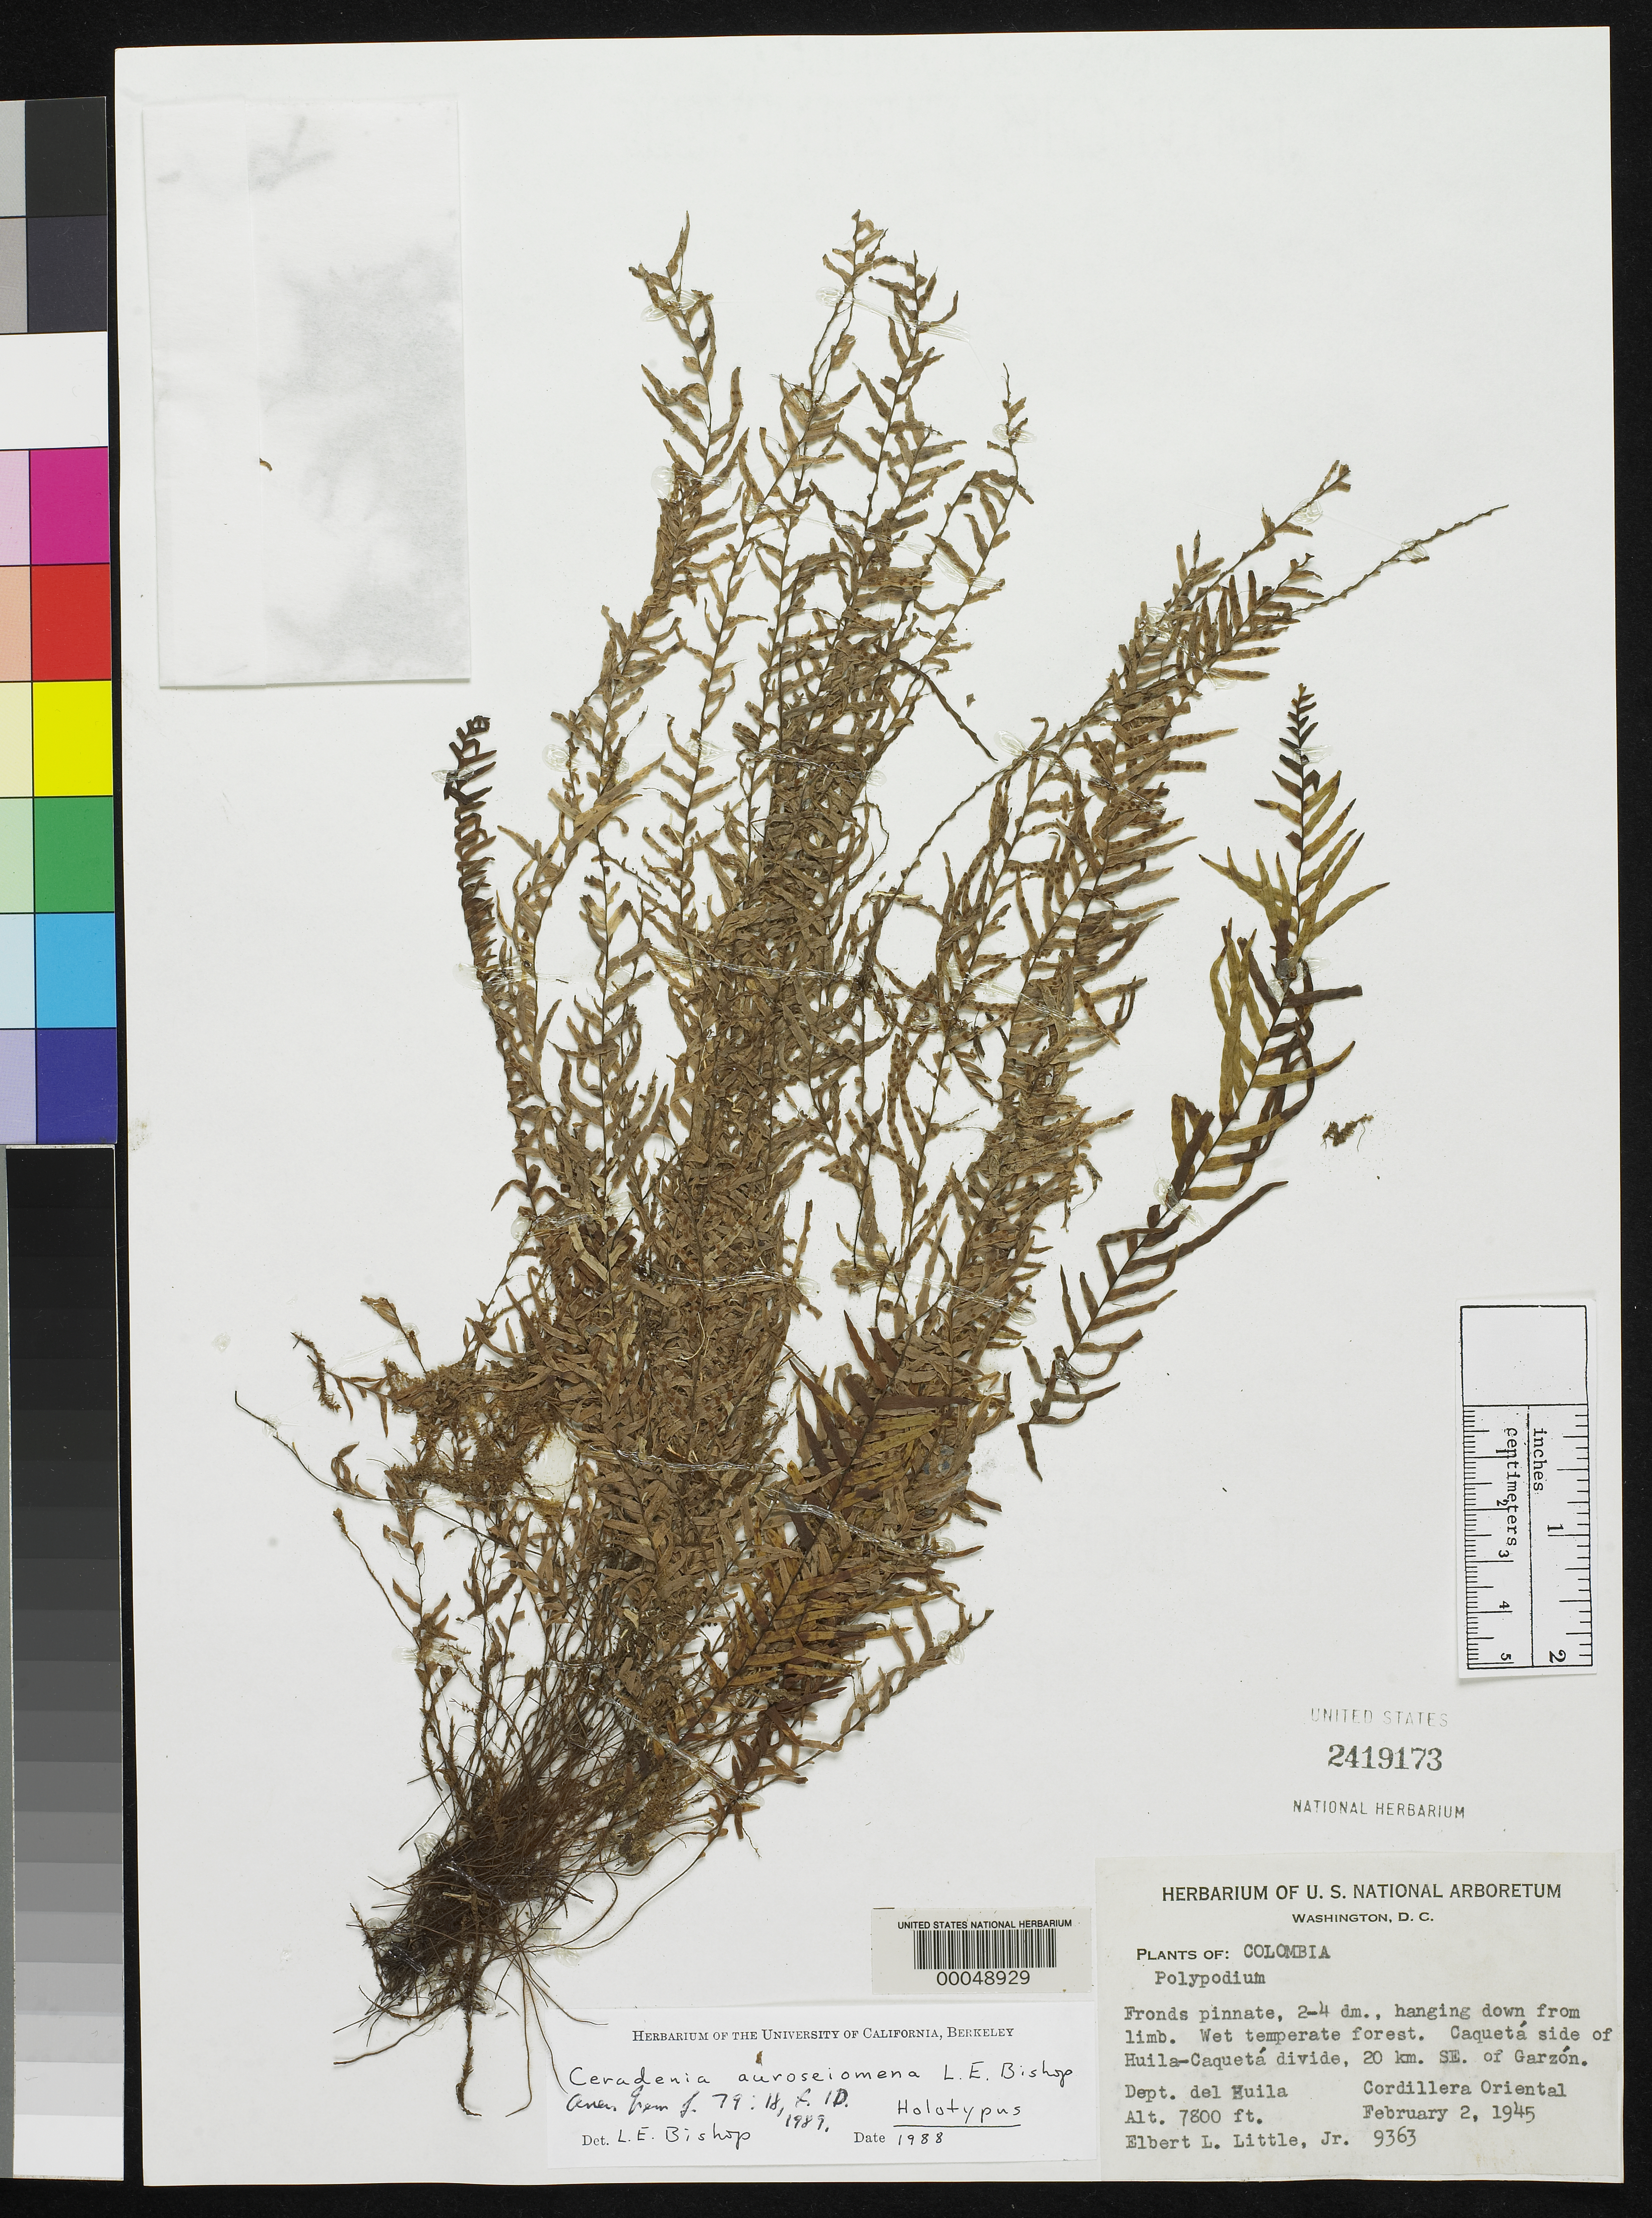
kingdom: Plantae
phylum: Tracheophyta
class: Polypodiopsida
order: Polypodiales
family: Polypodiaceae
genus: Ceradenia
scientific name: Ceradenia auroseiomena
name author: L.E. Bishop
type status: Holotype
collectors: E. L. Little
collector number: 9363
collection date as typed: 02 Feb 1945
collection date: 1945-02-02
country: Colombia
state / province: Huila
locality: Huila - Caqueta divide, 20 km SE of Garzon.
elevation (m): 2377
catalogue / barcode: US 2419173